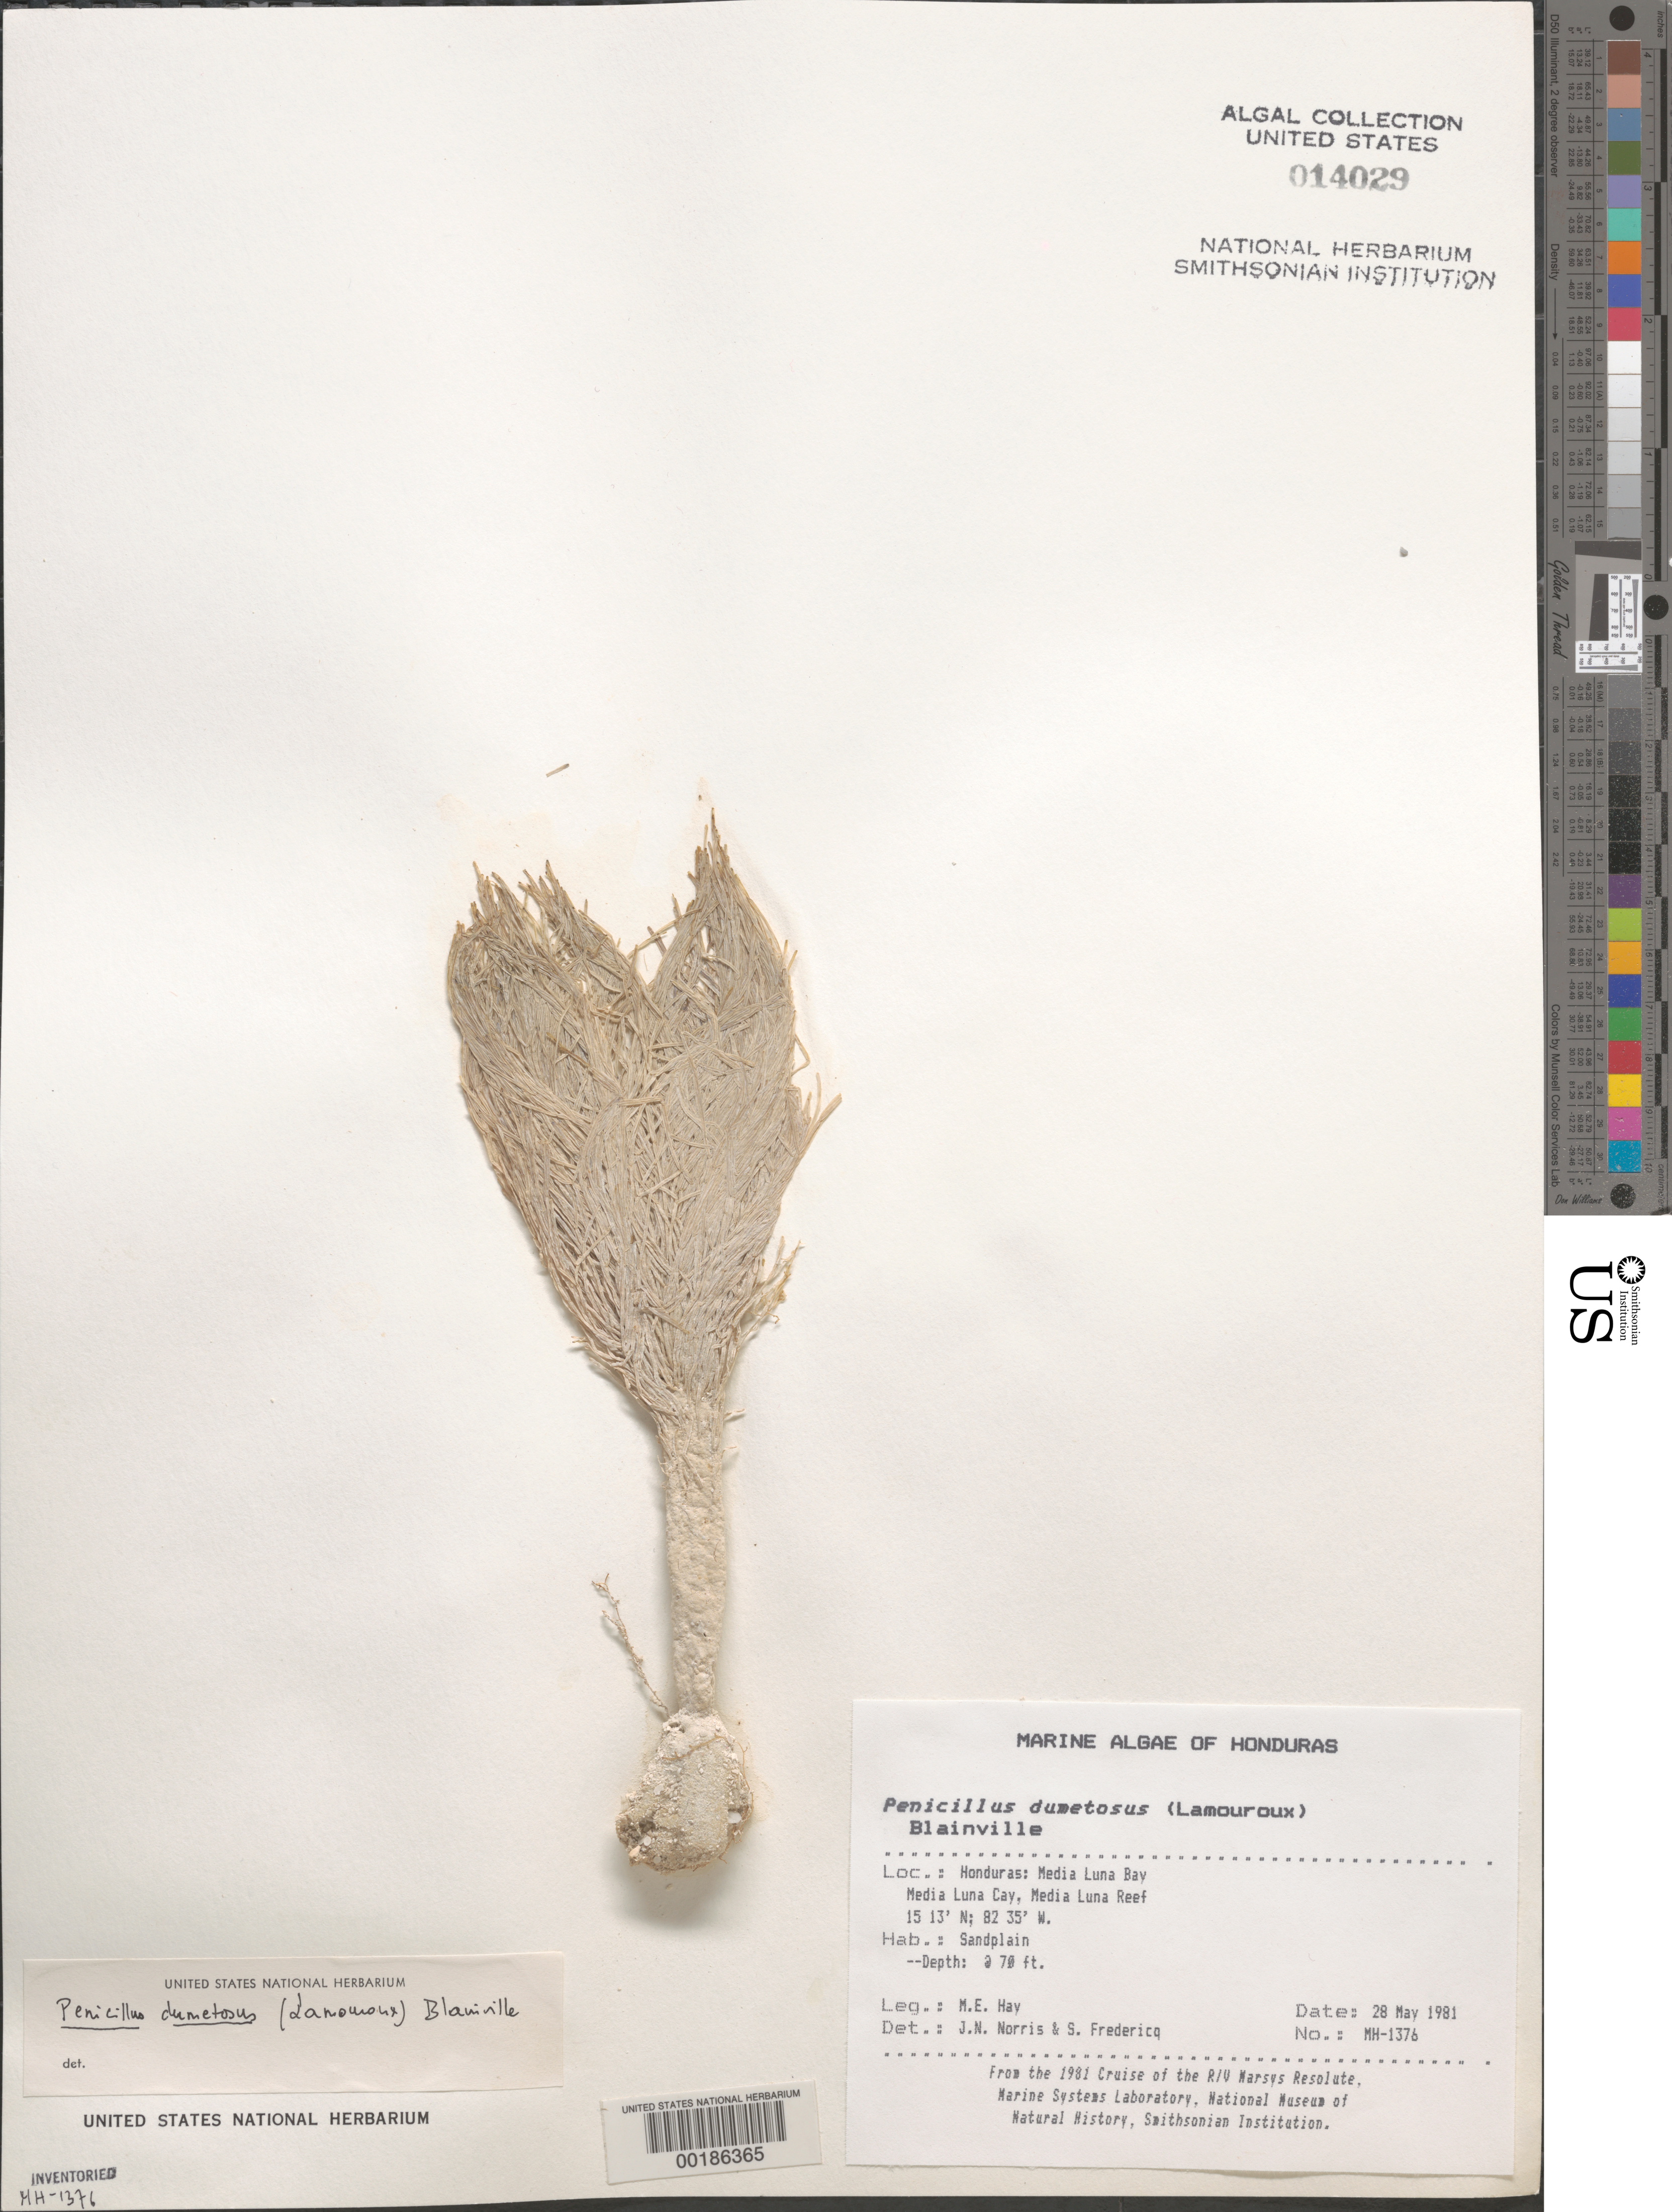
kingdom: Plantae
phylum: Chlorophyta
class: Ulvophyceae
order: Bryopsidales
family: Udoteaceae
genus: Penicillus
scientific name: Penicillus dumetosus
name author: (J.V.Lamouroux) Blainville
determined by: Norris, J. N.; Fredericq, S.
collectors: M. E. Hay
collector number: MEH-1376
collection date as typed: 28 May 1981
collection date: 1981-05-28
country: Honduras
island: Media Luna Cay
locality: Media Luna Bay, Media Luna Reef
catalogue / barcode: US 14029